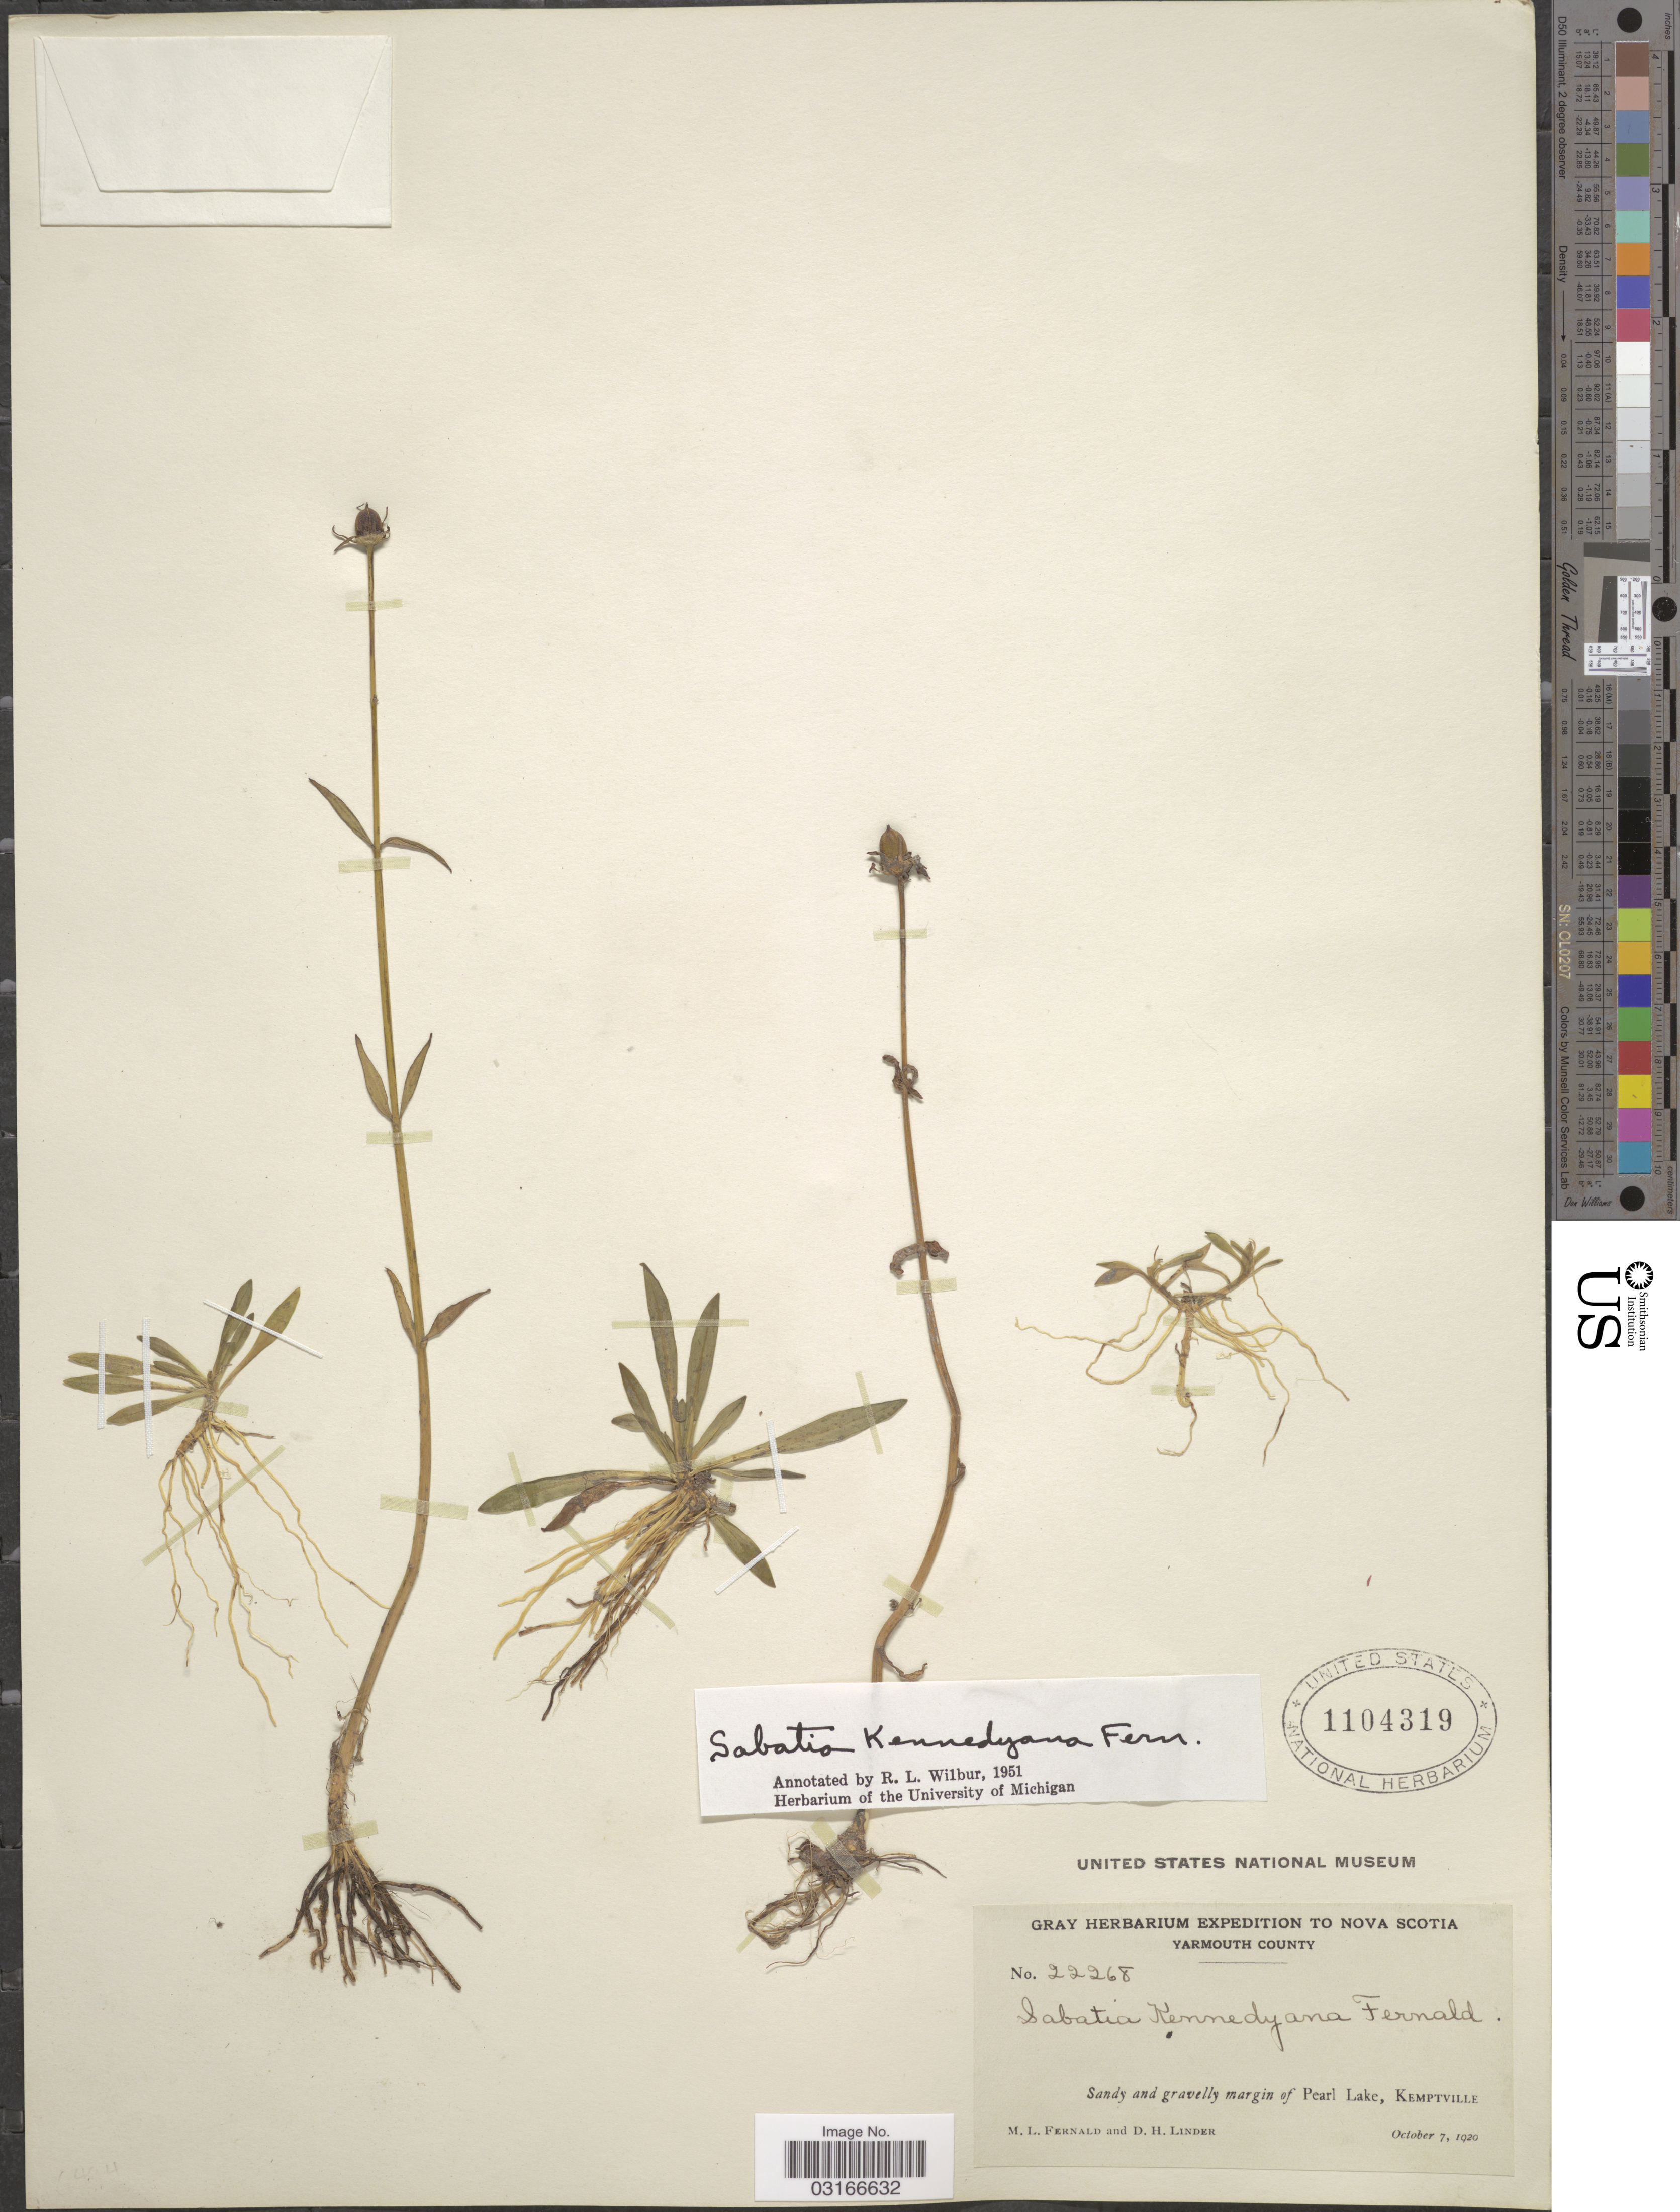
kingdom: Plantae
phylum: Tracheophyta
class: Magnoliopsida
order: Gentianales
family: Gentianaceae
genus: Sabatia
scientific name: Sabatia kennedyana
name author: Fernald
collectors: M. L. Fernald & D. Linder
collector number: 22268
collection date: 1920-10-07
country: Canada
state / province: Nova Scotia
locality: Yarmouth County, Sandy and gravelly margin of Pearl Lake, Kemptville.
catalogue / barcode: US 1104319